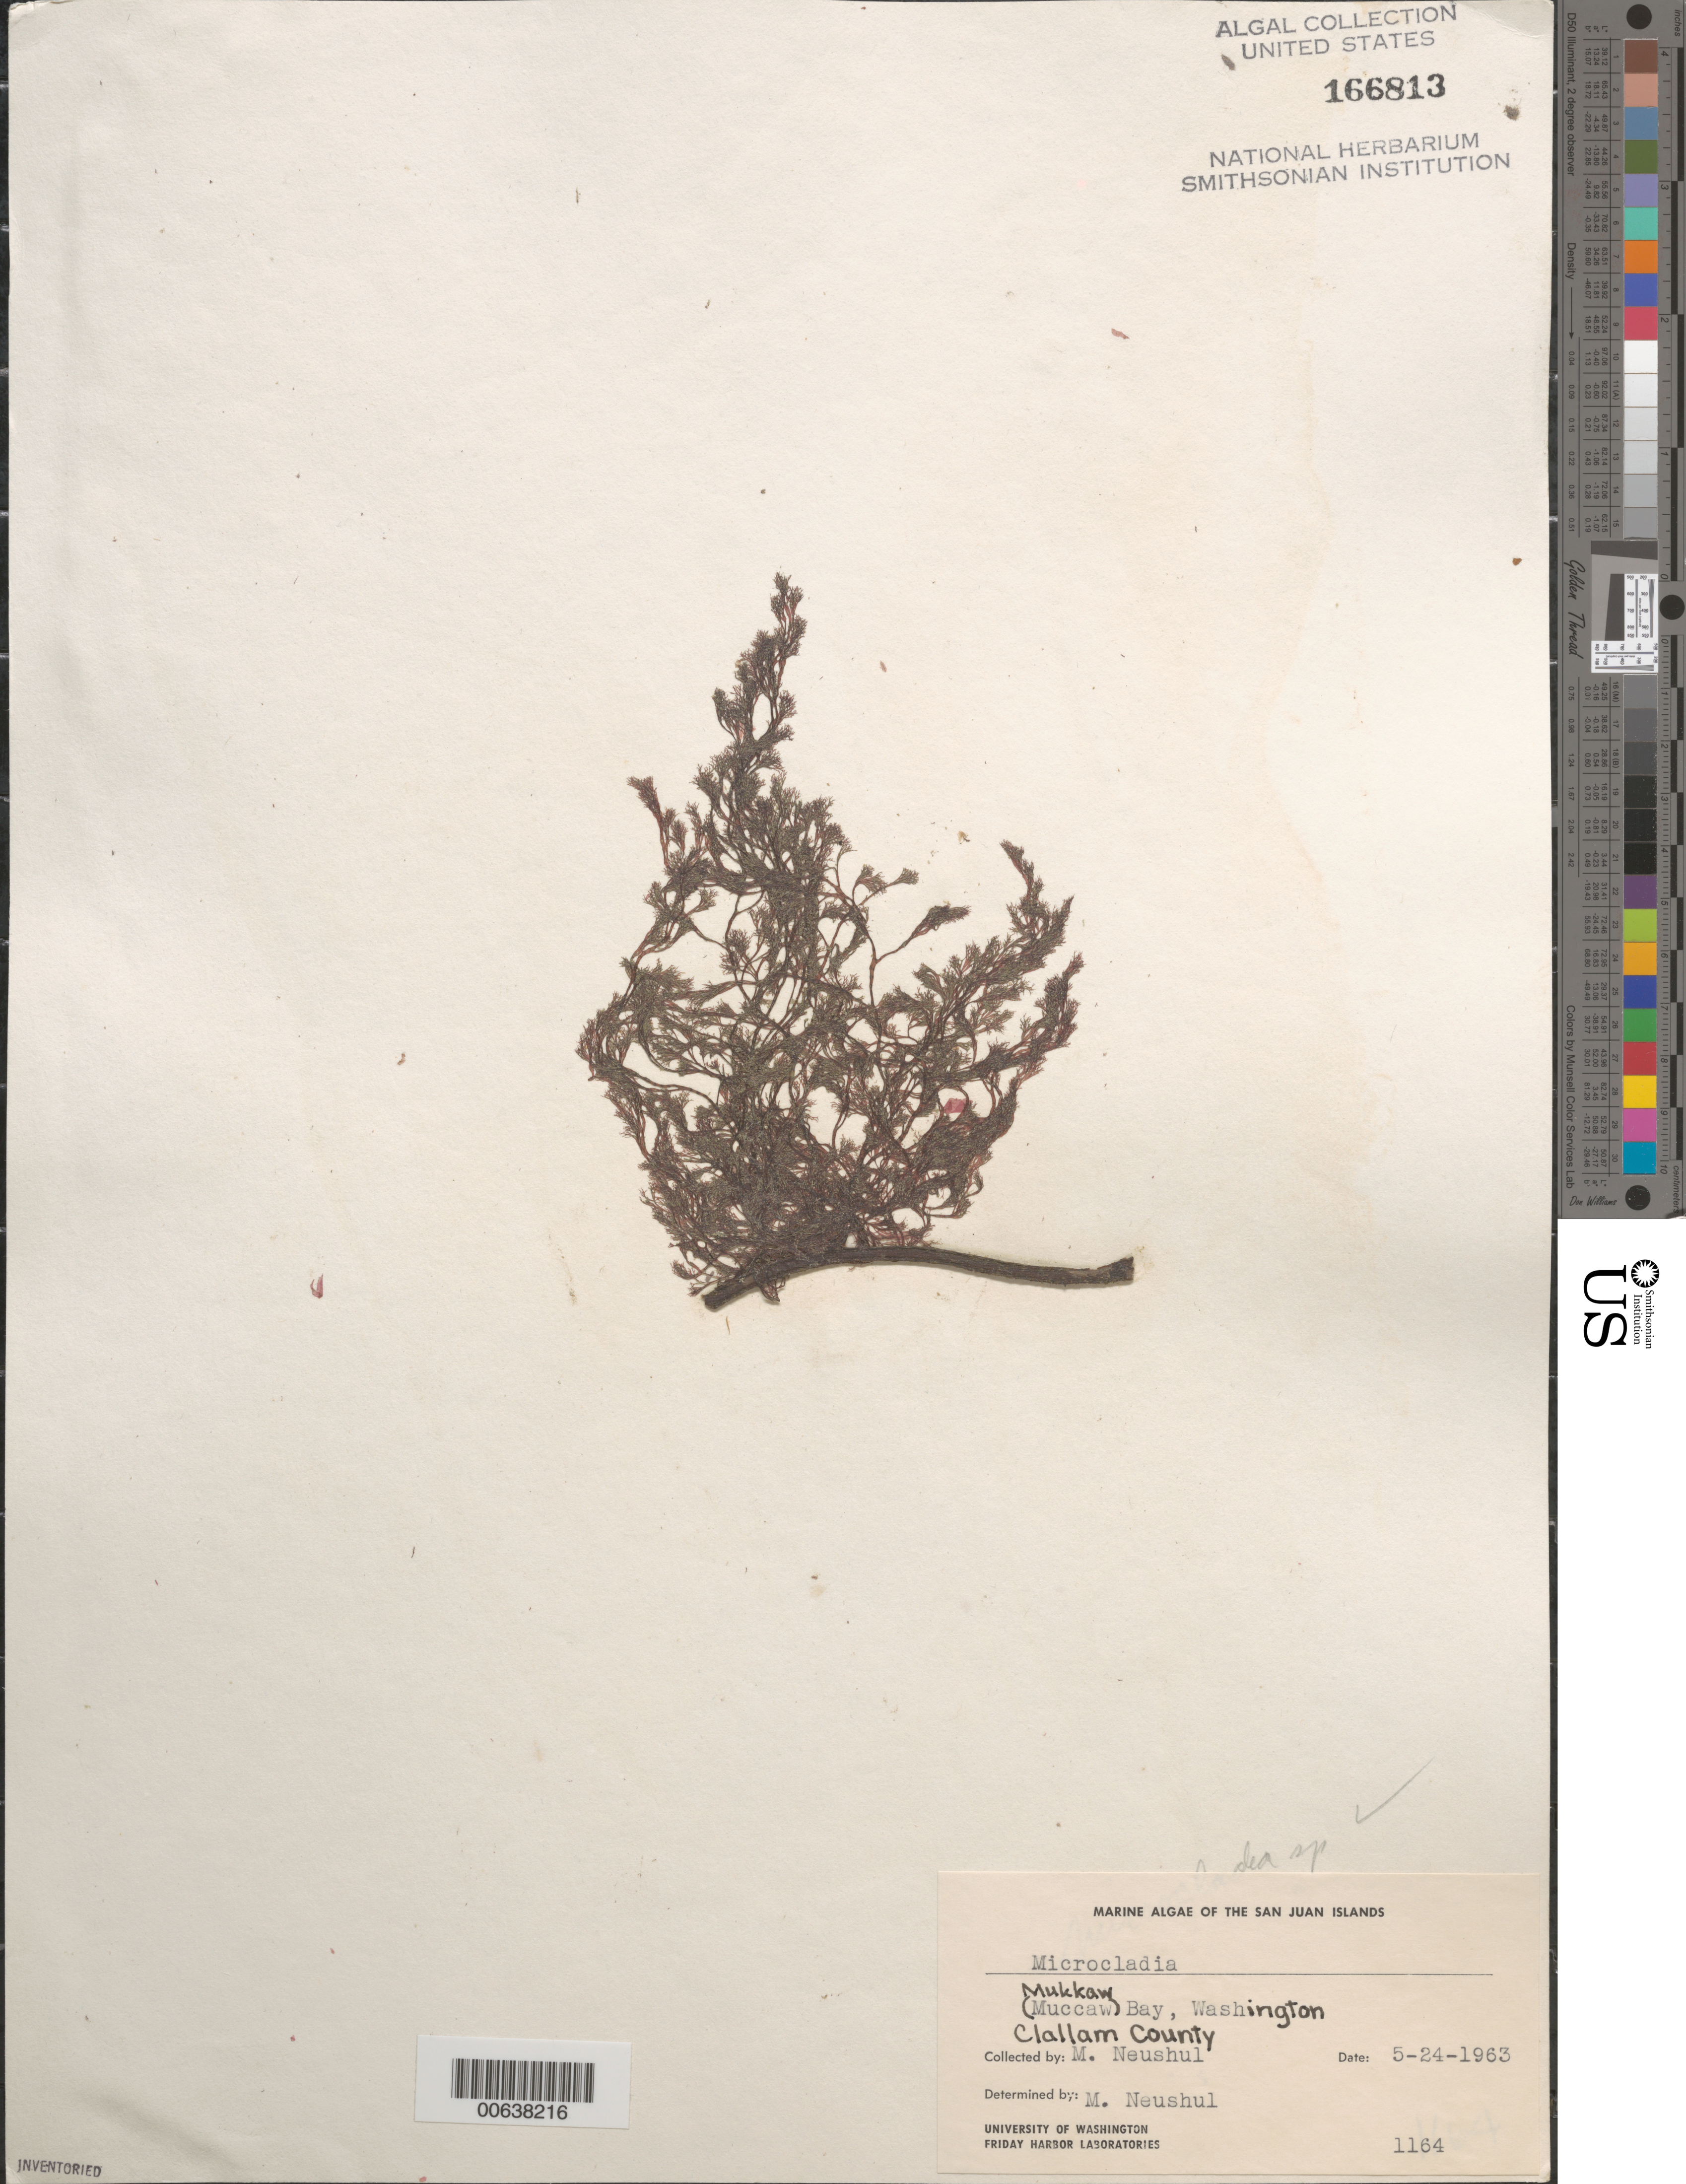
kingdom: Plantae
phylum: Rhodophyta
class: Florideophyceae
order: Ceramiales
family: Ceramiaceae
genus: Microcladia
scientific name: Microcladia sp.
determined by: Neushul, M.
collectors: M. Neushul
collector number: Neushul 1164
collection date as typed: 24 May 1963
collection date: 1963-05-24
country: United States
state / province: Washington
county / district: Clallam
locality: Mukkaw Bay (Muccaw Bay)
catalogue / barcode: US 166813